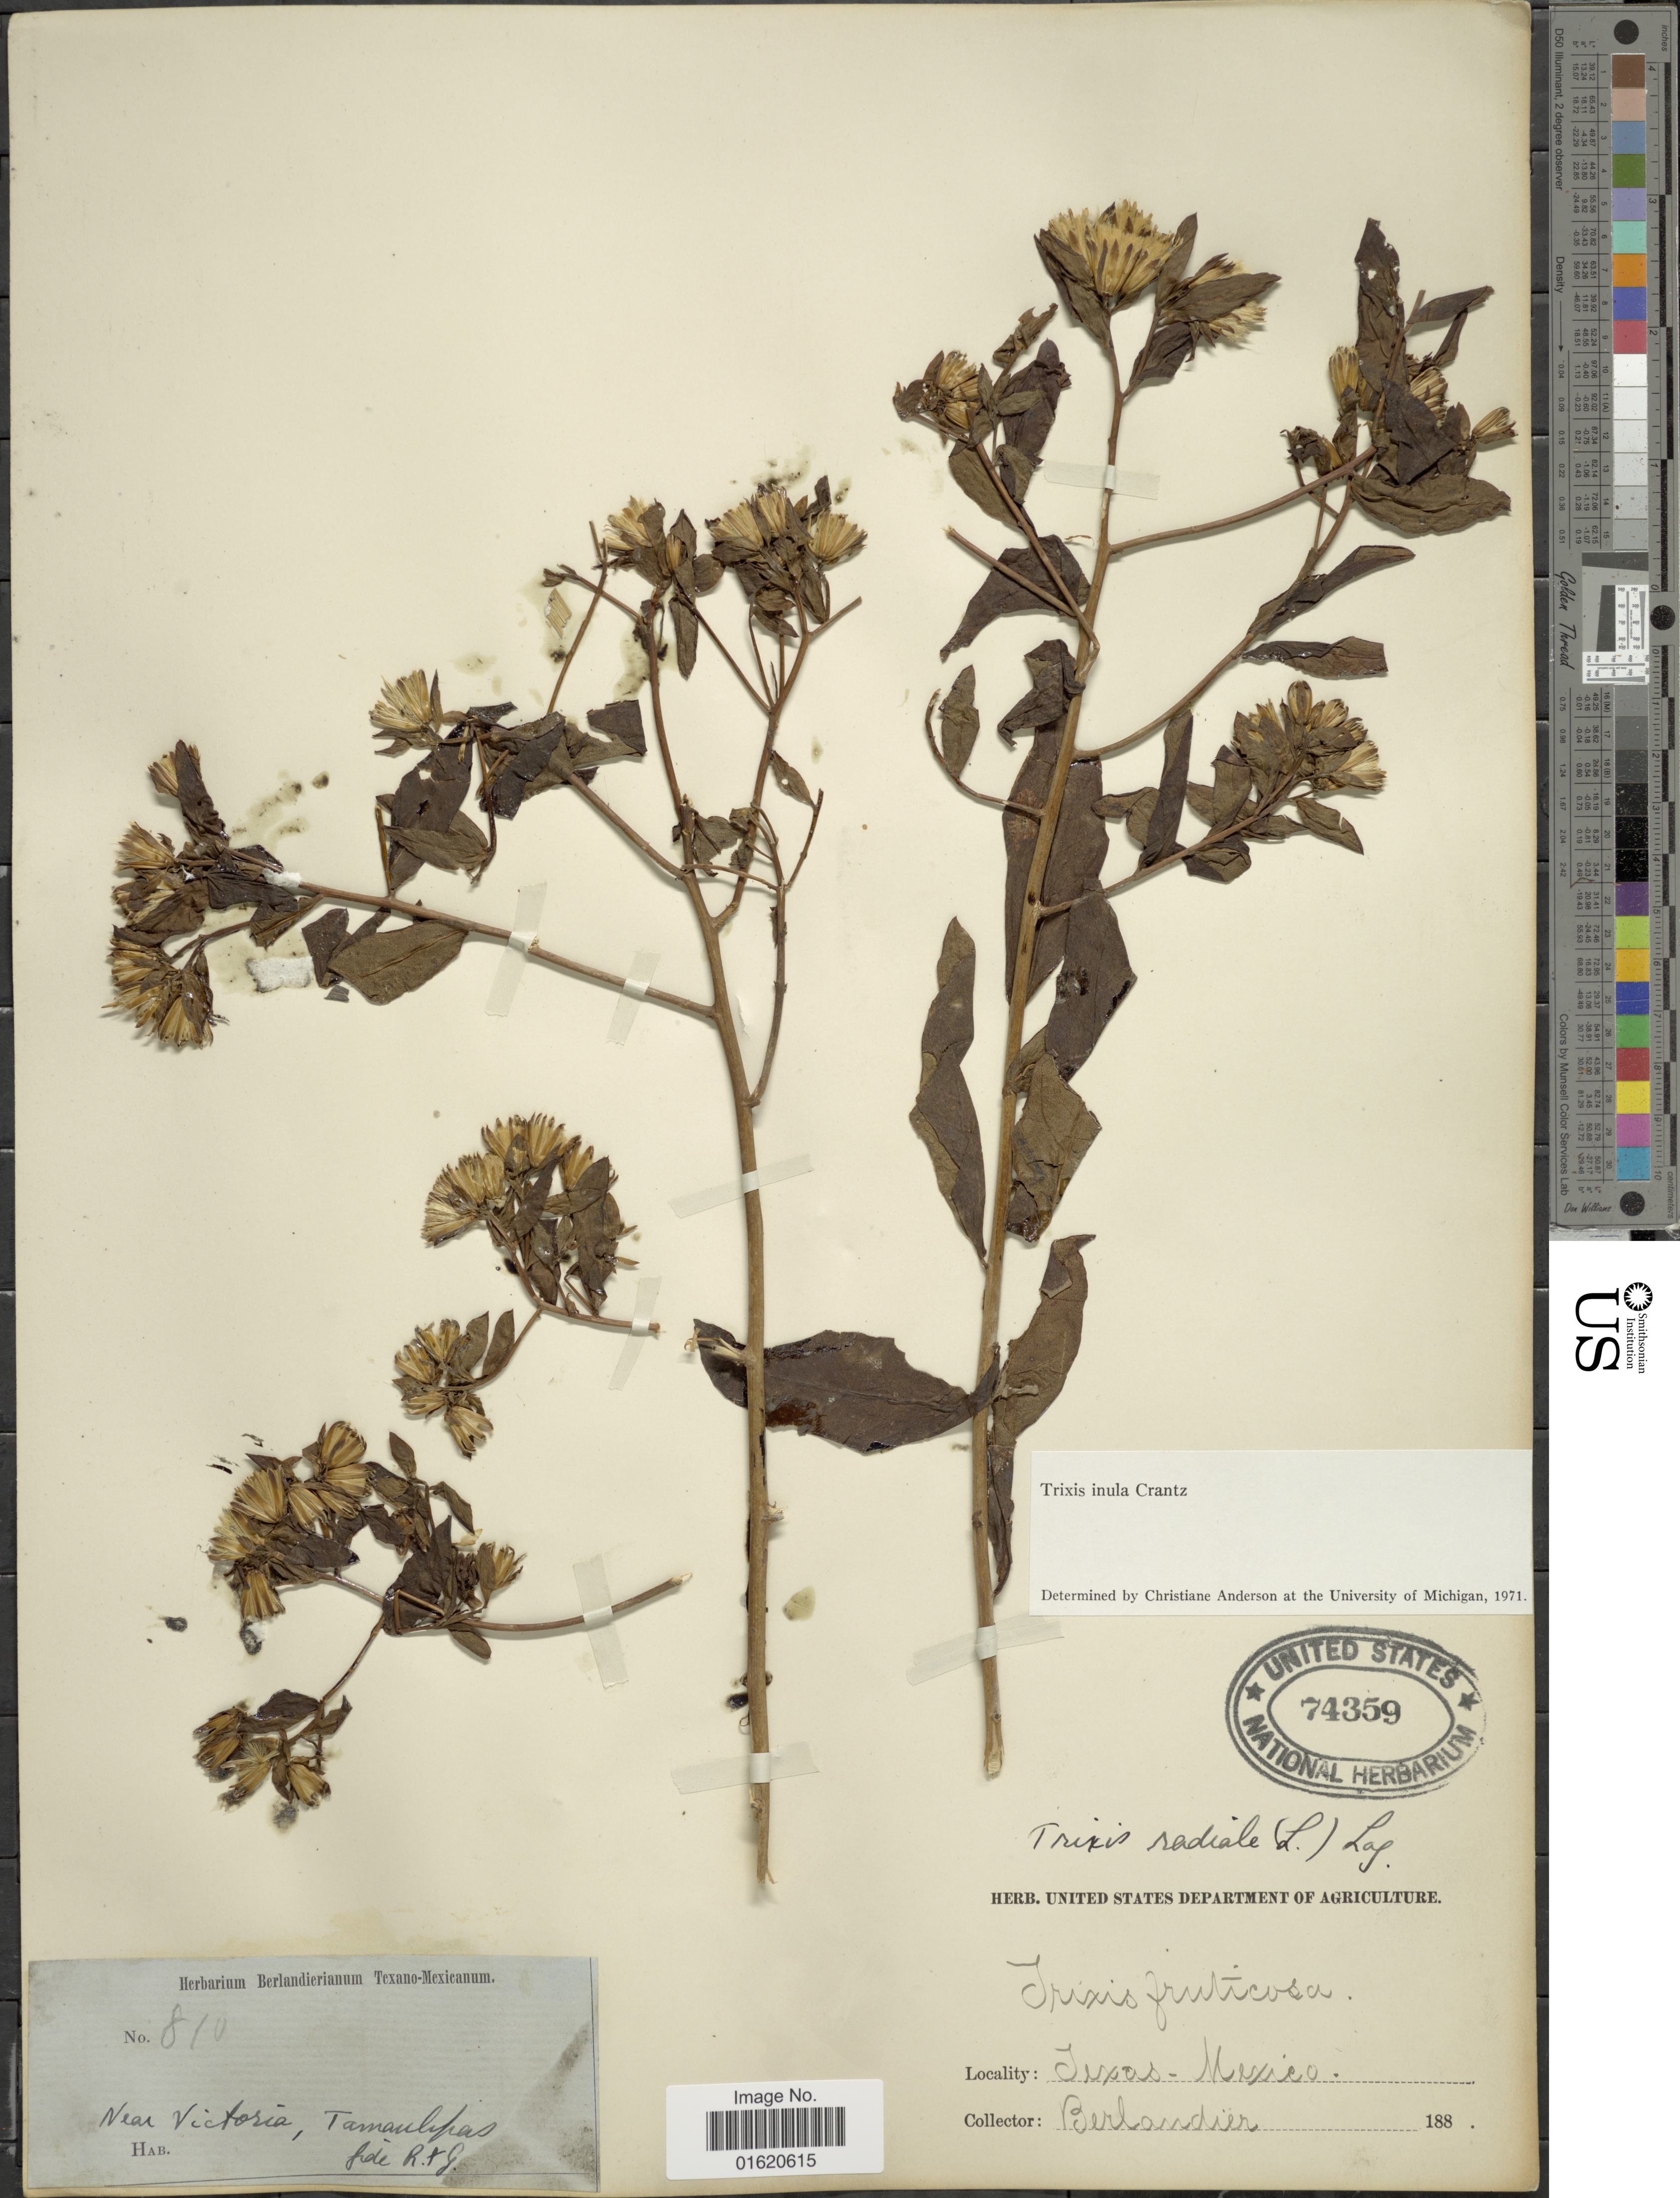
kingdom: Plantae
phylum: Tracheophyta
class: Magnoliopsida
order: Asterales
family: Asteraceae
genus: Trixis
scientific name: Trixis inula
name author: Crantz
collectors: J. L. Berlandier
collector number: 810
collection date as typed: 188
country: Mexico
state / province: Tamaulipas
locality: Near Victoria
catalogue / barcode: US 74359